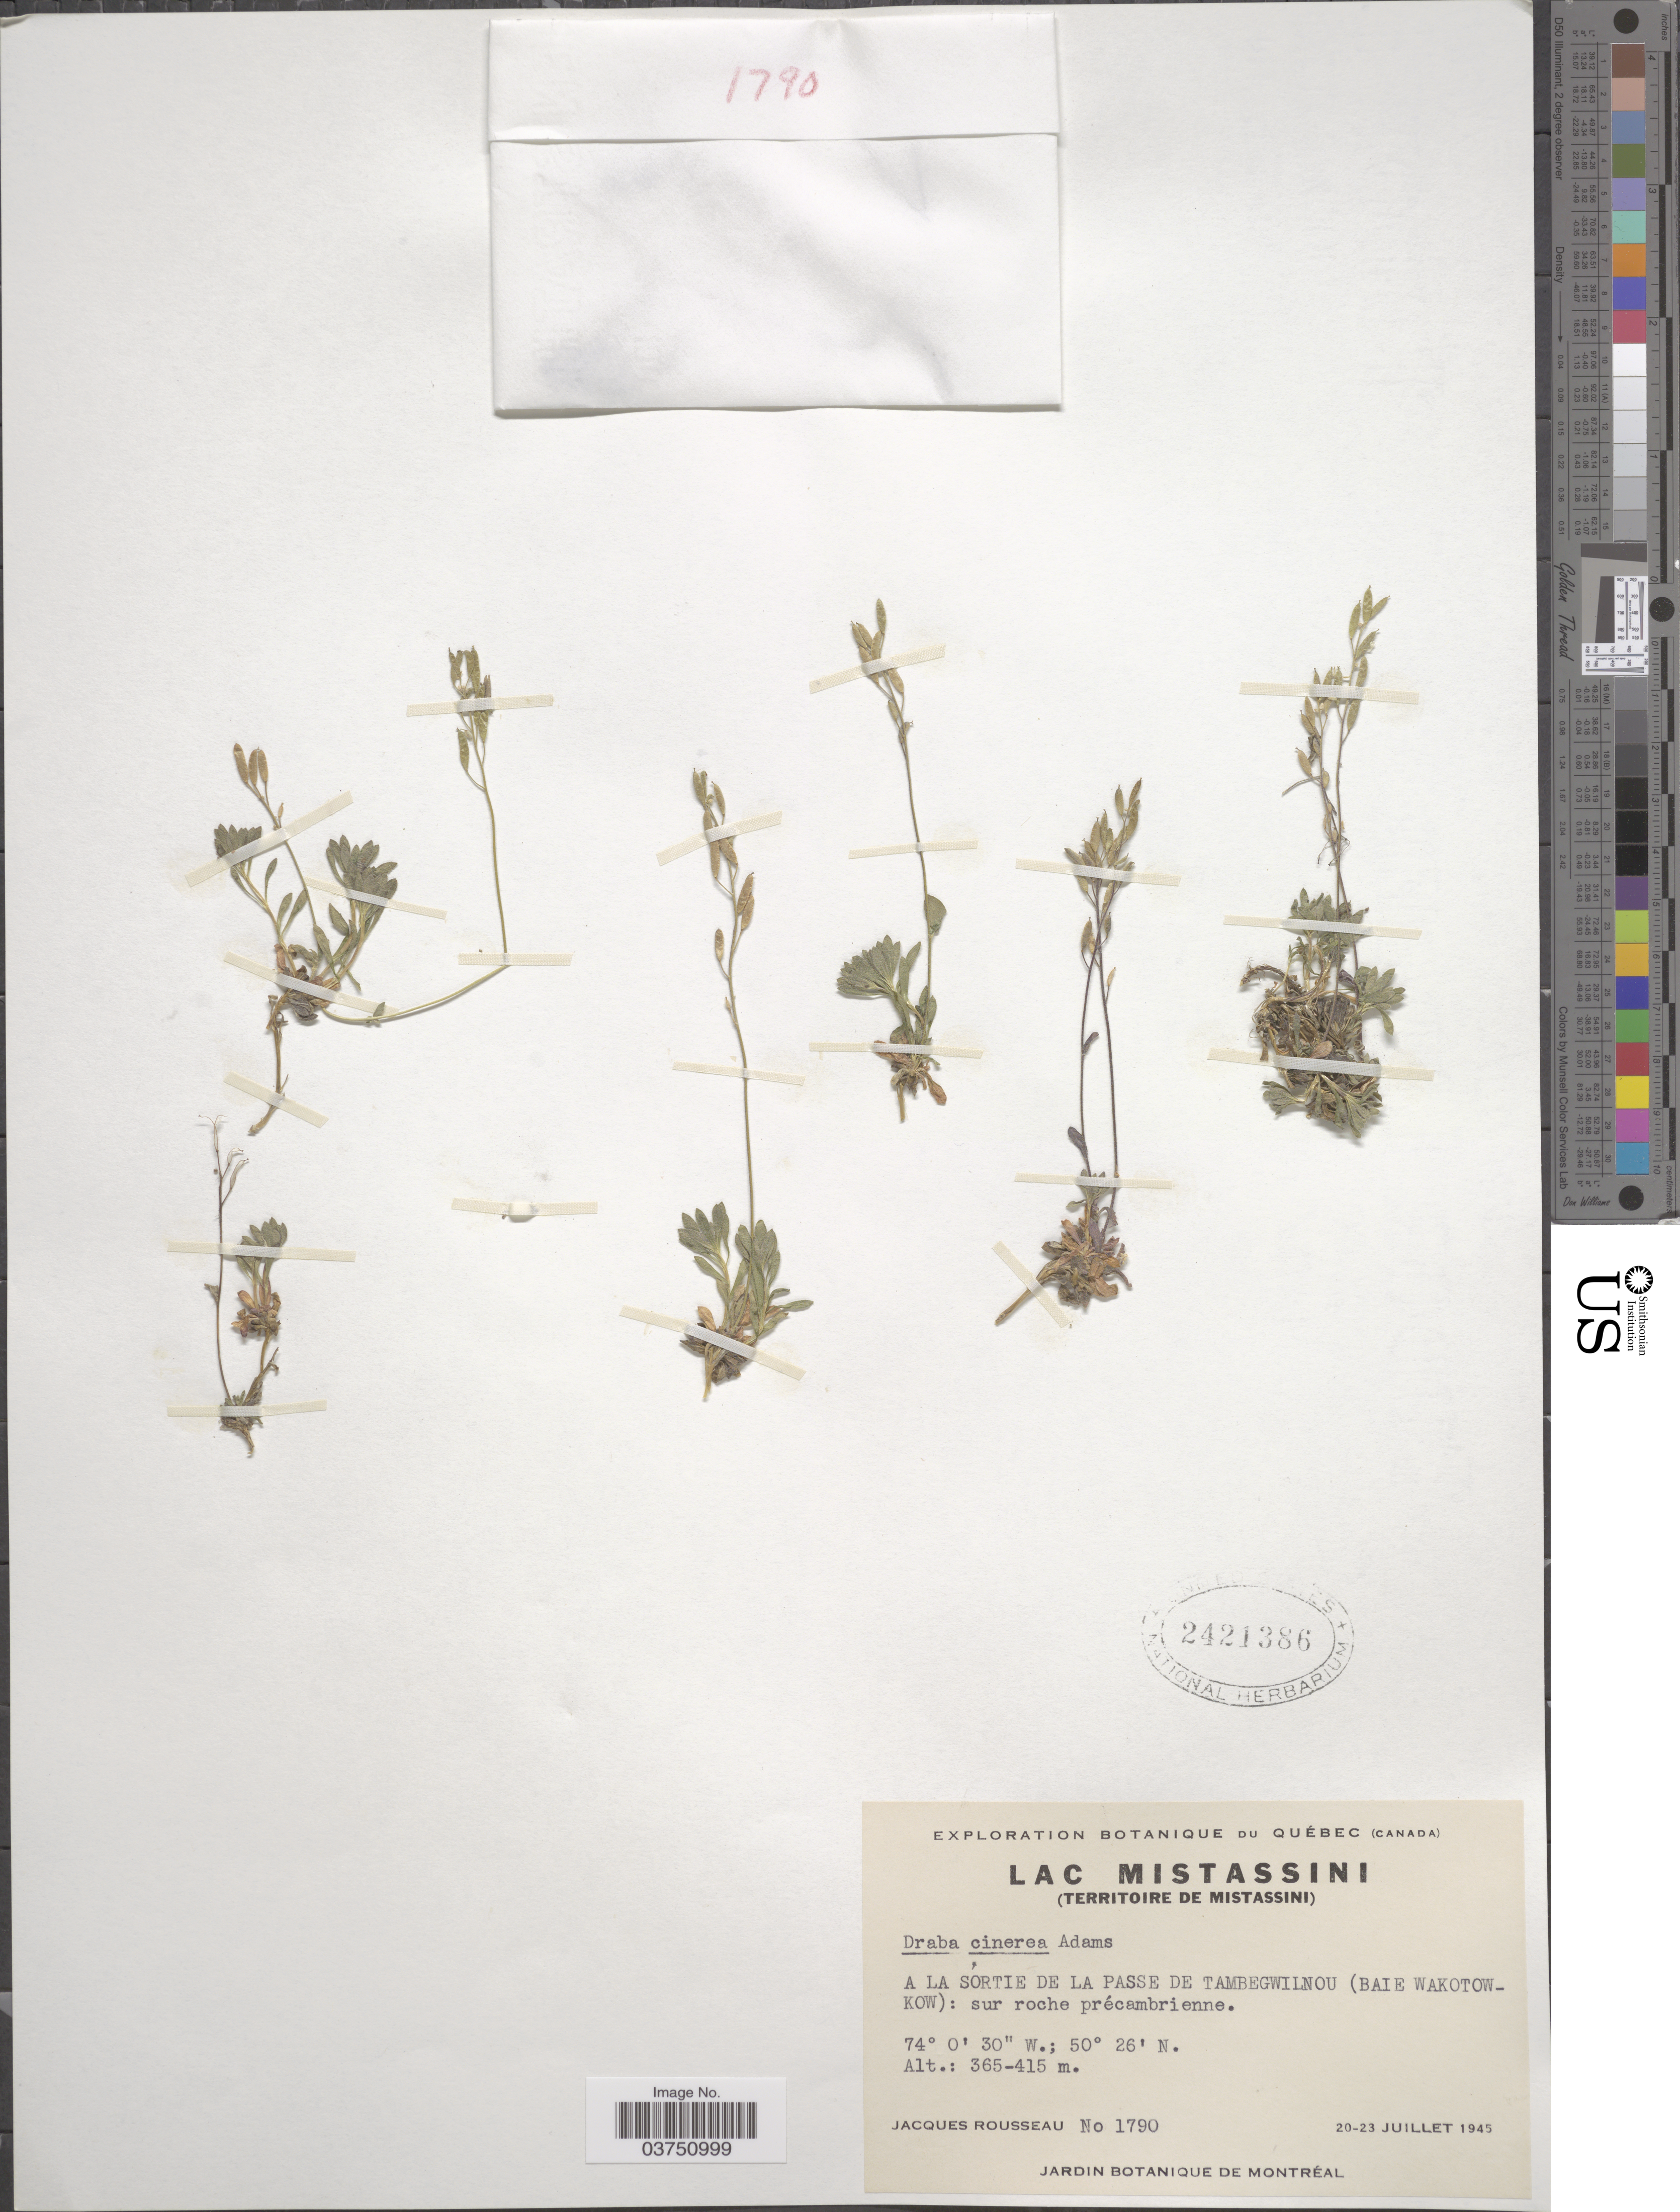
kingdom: Plantae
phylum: Tracheophyta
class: Magnoliopsida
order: Brassicales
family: Brassicaceae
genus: Draba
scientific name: Draba cinerea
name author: Adams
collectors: J. Rousseau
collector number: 1790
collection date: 1945-07-20/1945-07-23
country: Canada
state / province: Quebec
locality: Lac Mistassini, A La Sortie de La Passe de Tambegwilnou (Baie Wakotowkow).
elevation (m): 365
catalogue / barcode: US 2421386